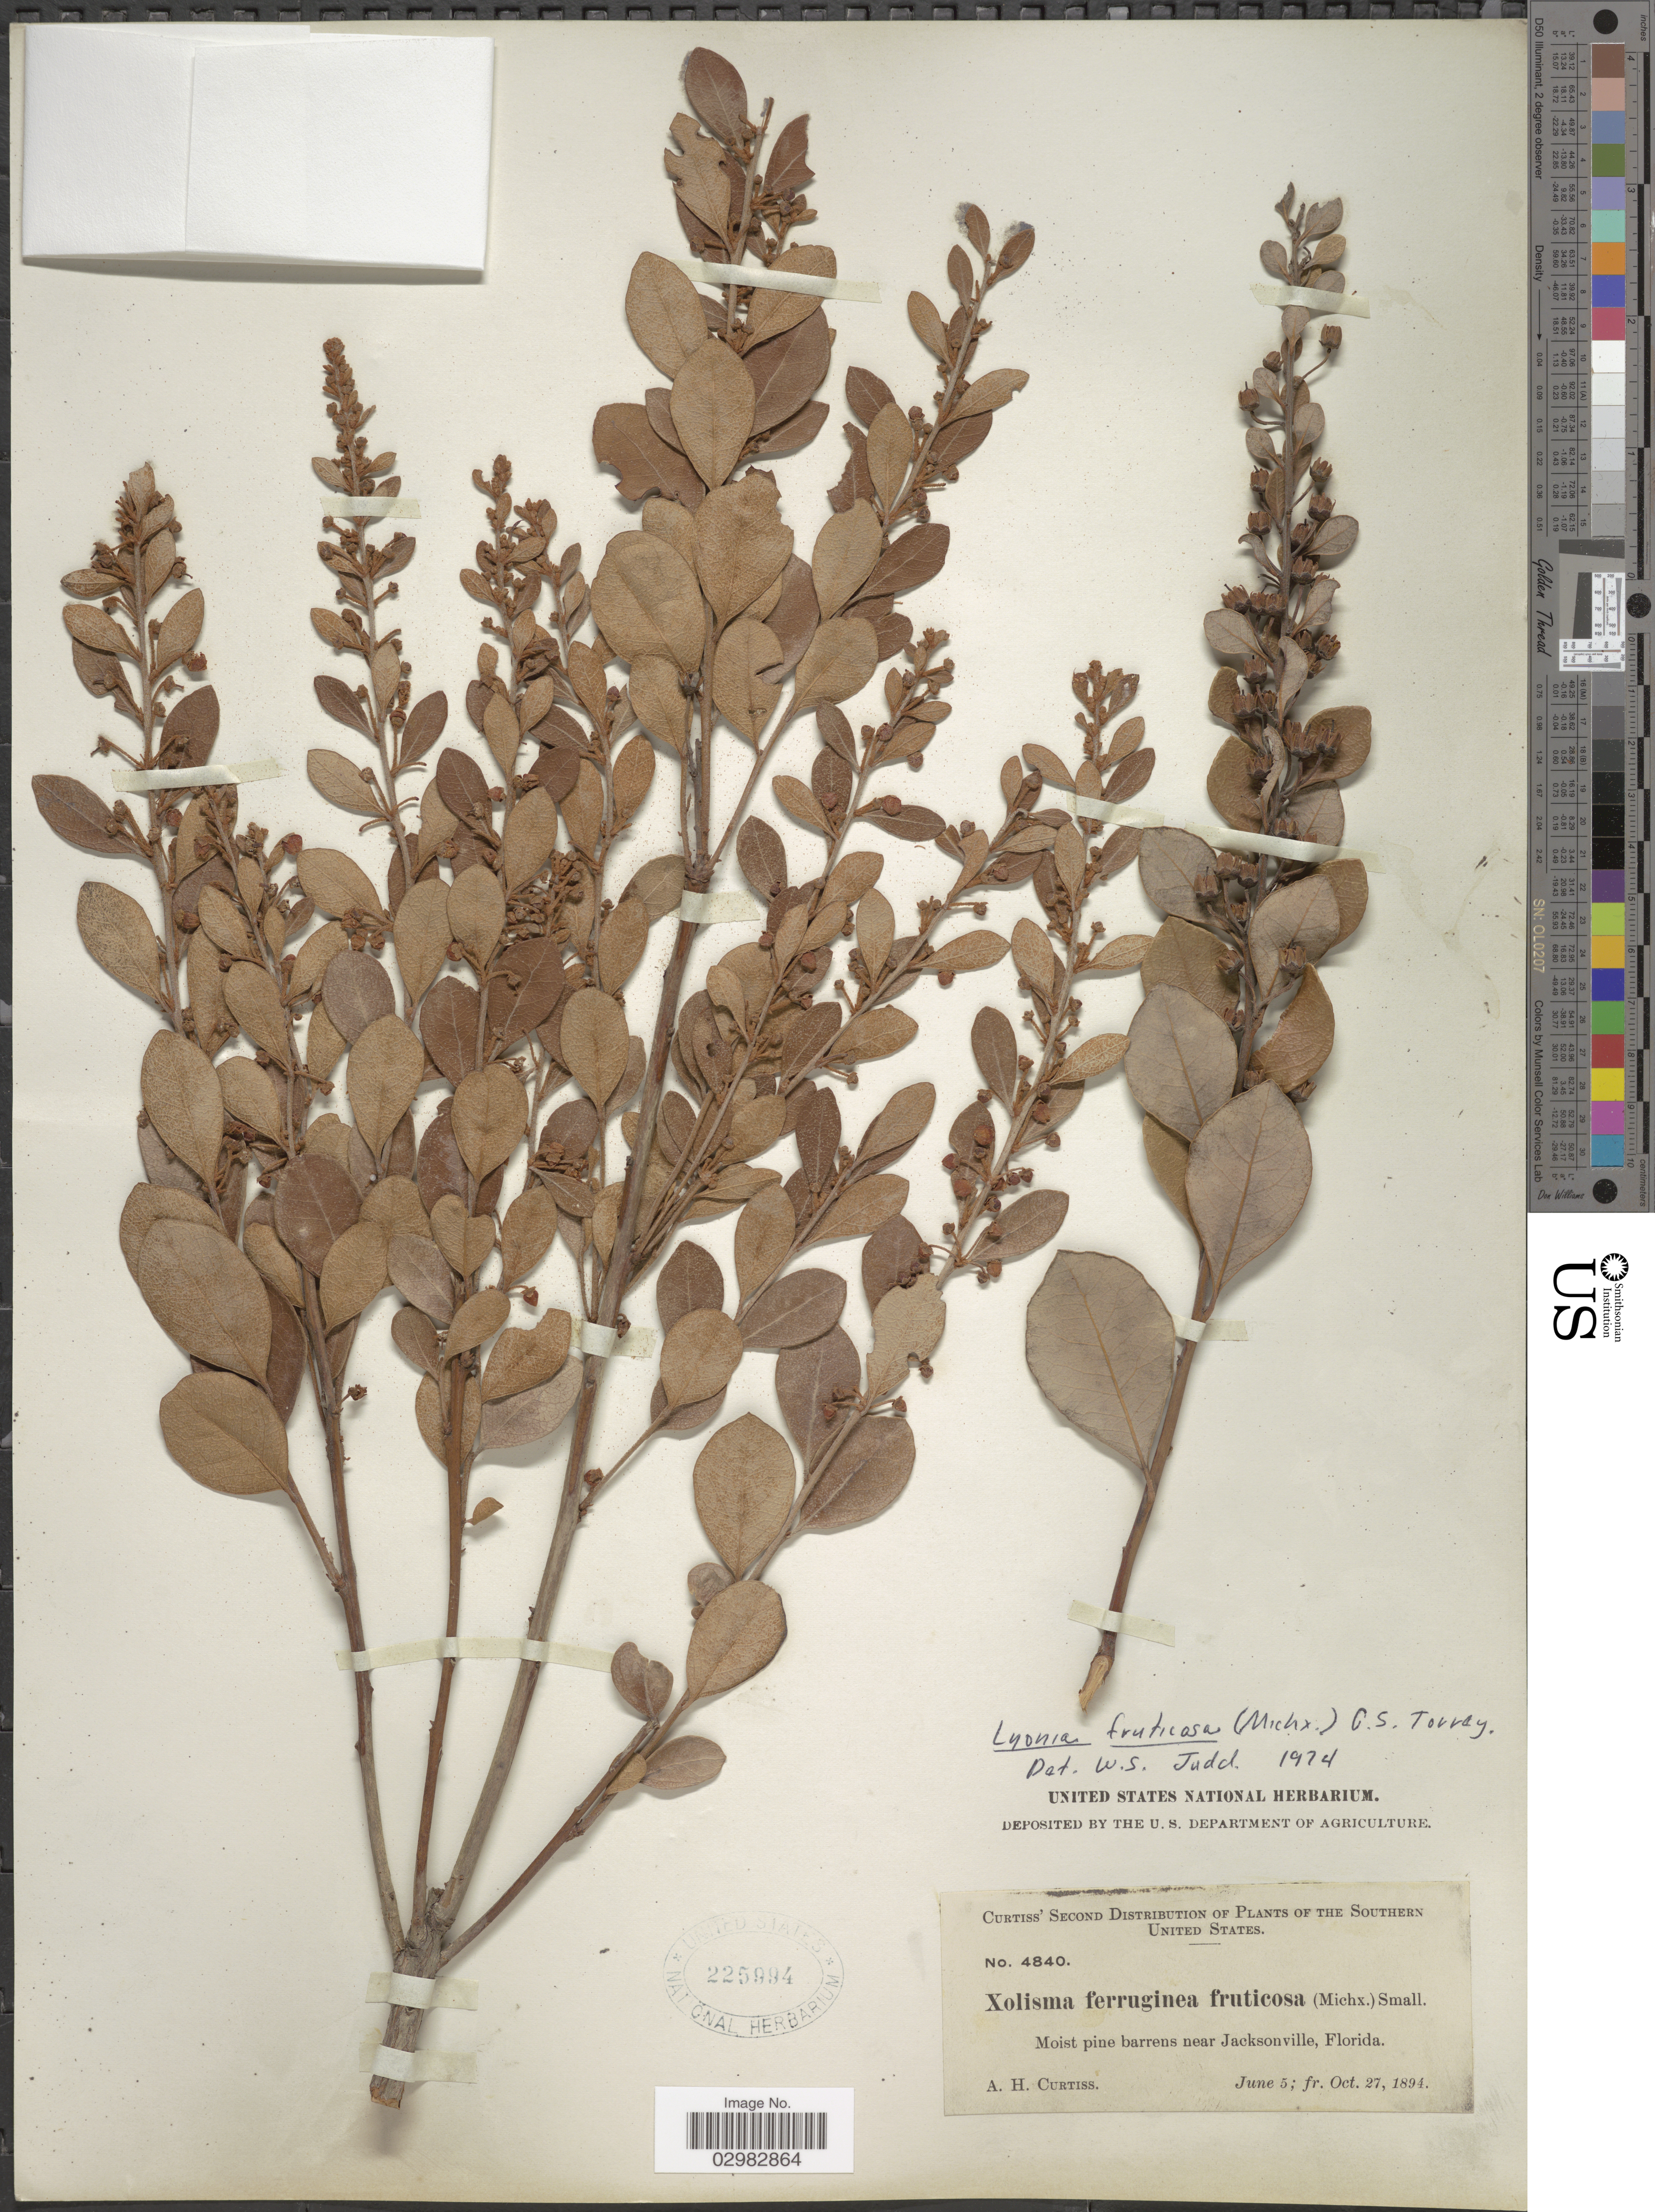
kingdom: Plantae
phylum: Tracheophyta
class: Magnoliopsida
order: Ericales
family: Ericaceae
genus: Lyonia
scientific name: Lyonia fruticosa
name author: (Michx.) G.S. Torr.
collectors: A. H. Curtiss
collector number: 4840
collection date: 1894-06-05/1894-10-27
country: United States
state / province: Florida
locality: Southern Unites States, near Jacksonville.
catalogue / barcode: US 225994